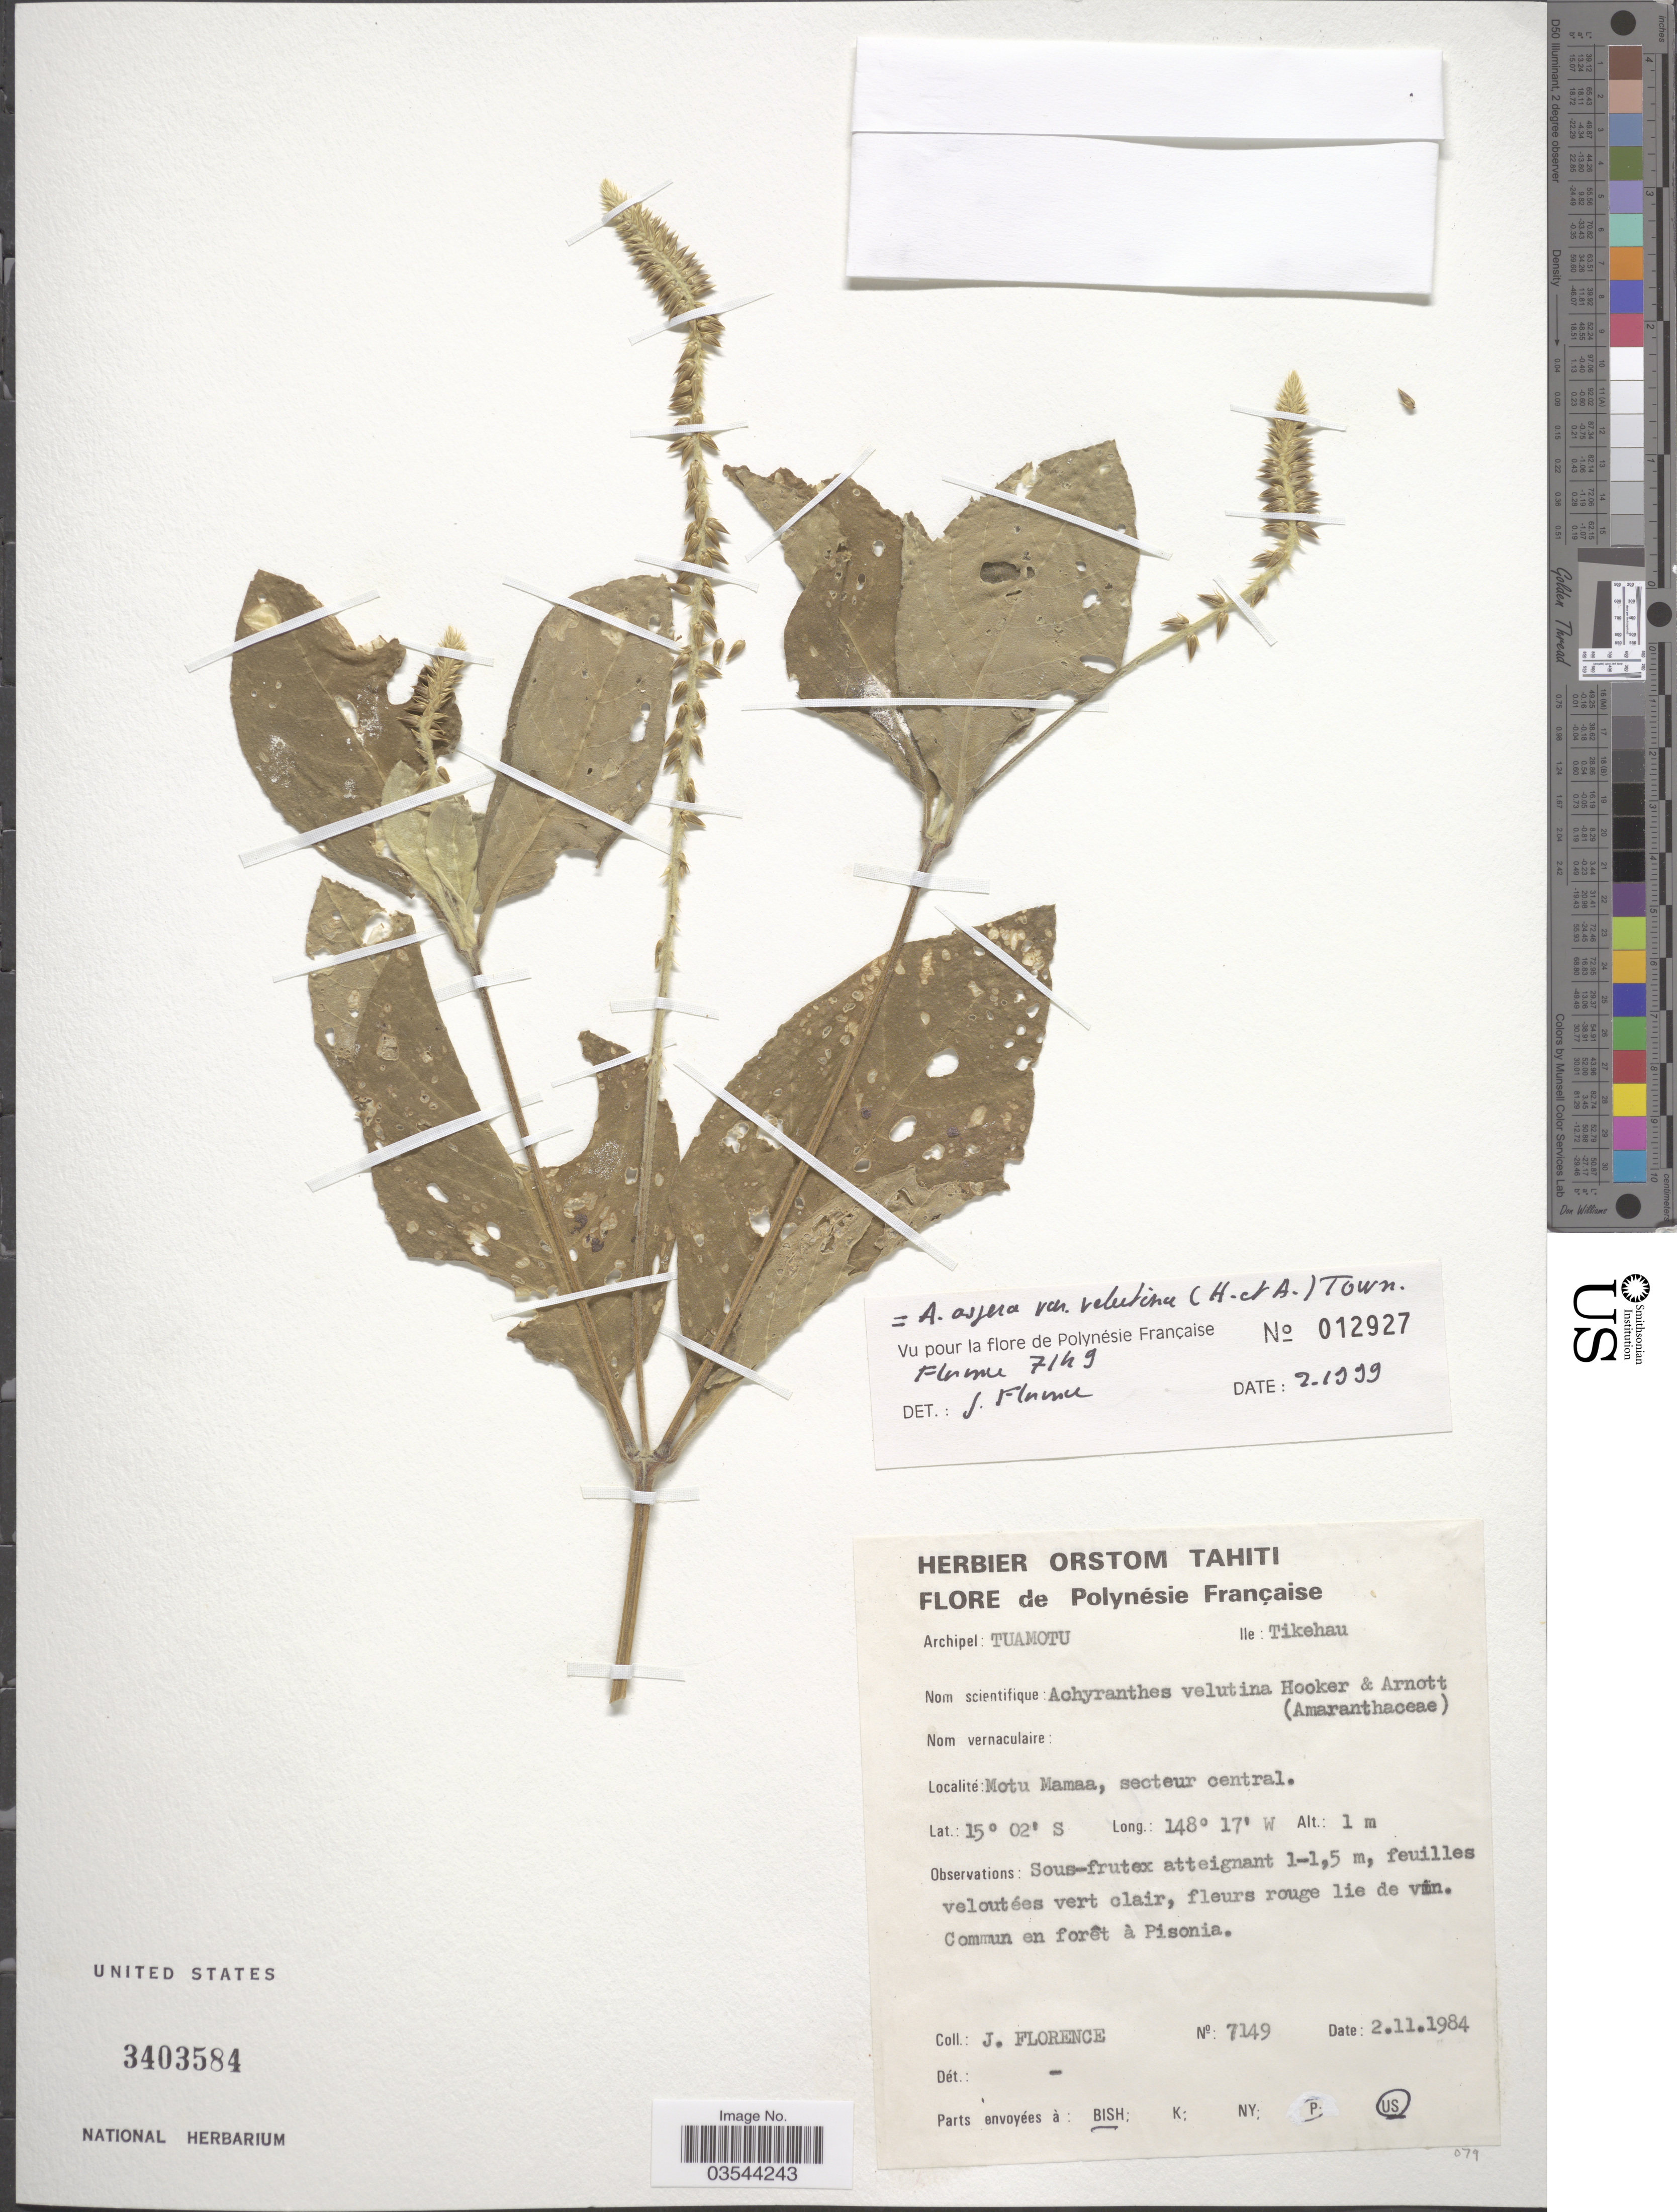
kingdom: Plantae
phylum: Tracheophyta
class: Magnoliopsida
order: Caryophyllales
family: Amaranthaceae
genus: Achyranthes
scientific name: Achyranthes aspera var. velutina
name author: (Hook. & Arn.) C. C. Towns.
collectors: J. Florence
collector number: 7149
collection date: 1984-11-02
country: French Polynesia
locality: Archipel: Tuamotu. Ile: Tikehau. Motu Mamaa, secteur central.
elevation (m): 1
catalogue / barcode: US 3403584